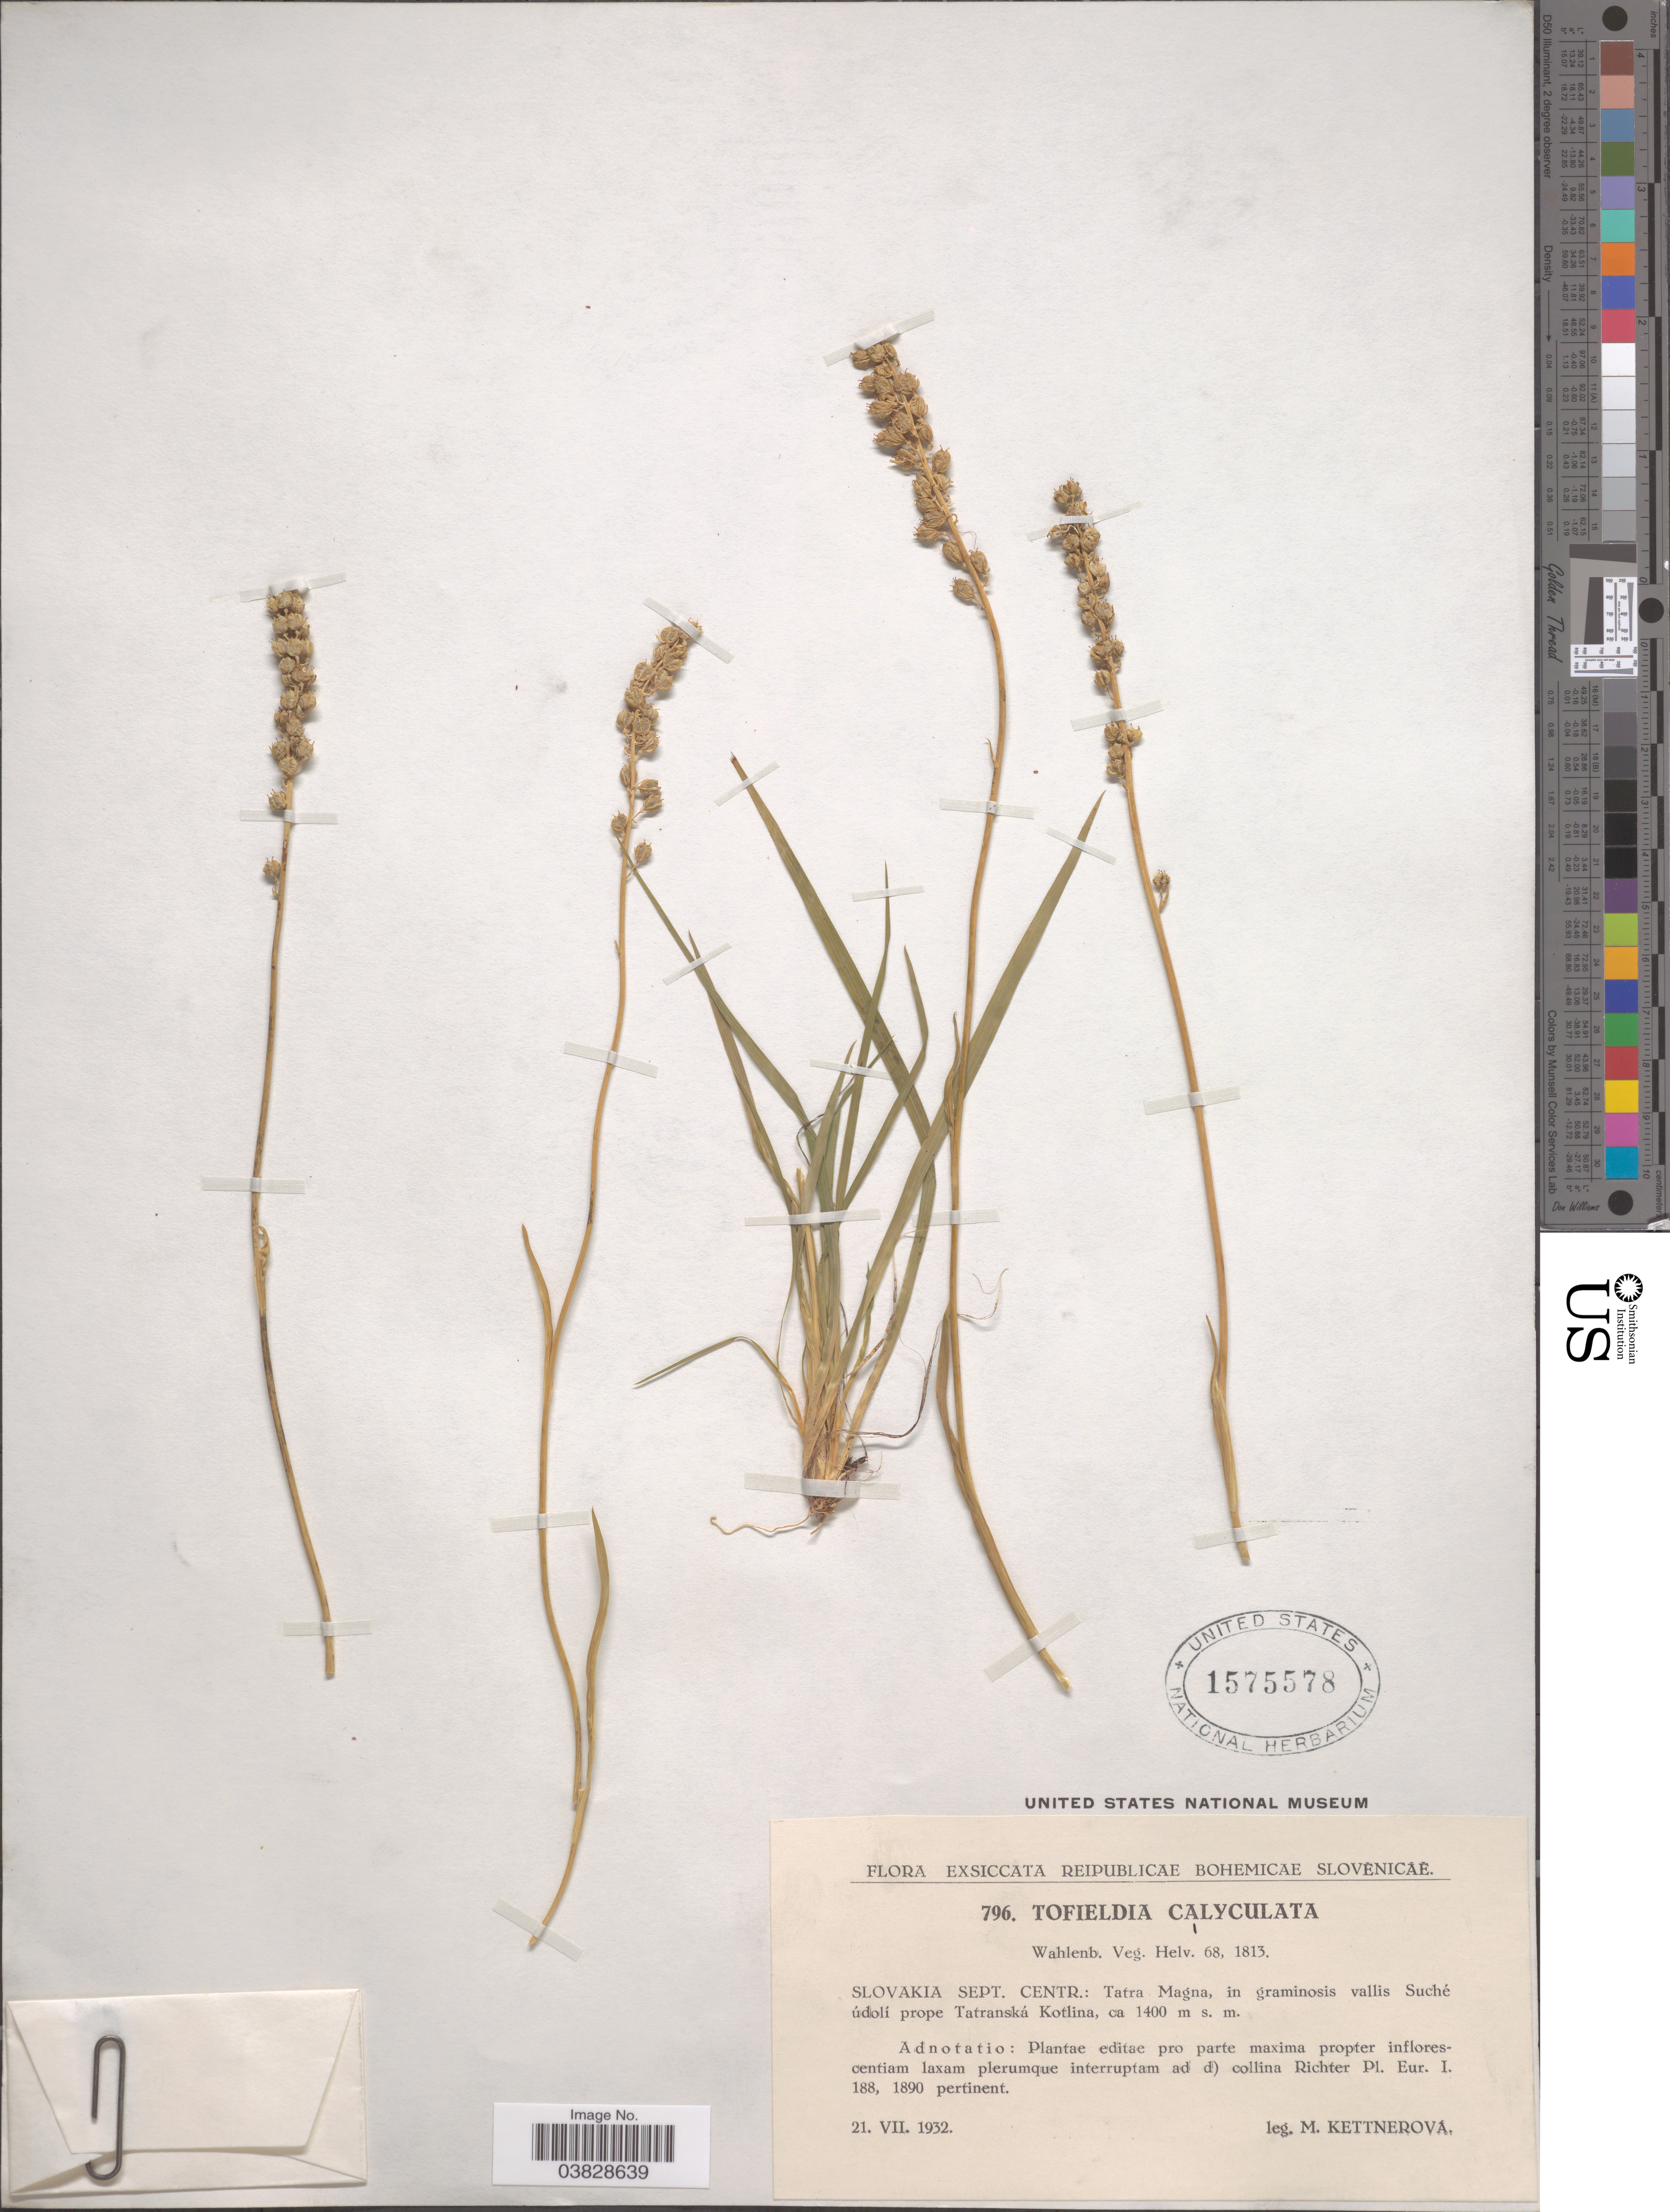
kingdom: Plantae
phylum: Tracheophyta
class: Liliopsida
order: Alismatales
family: Tofieldiaceae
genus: Tofieldia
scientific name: Tofieldia calyculata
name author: (L.) Wahlenb.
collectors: M. Kettnerova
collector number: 796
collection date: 1932-07-21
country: Slovakia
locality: Reipublicae Bohemicae Slovenicae. Slovakia Sept. Centr.: Tatra Magna, in graminosis vallis Suché údolí prope Tatranská Kotlina.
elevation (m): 1400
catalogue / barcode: US 1575578